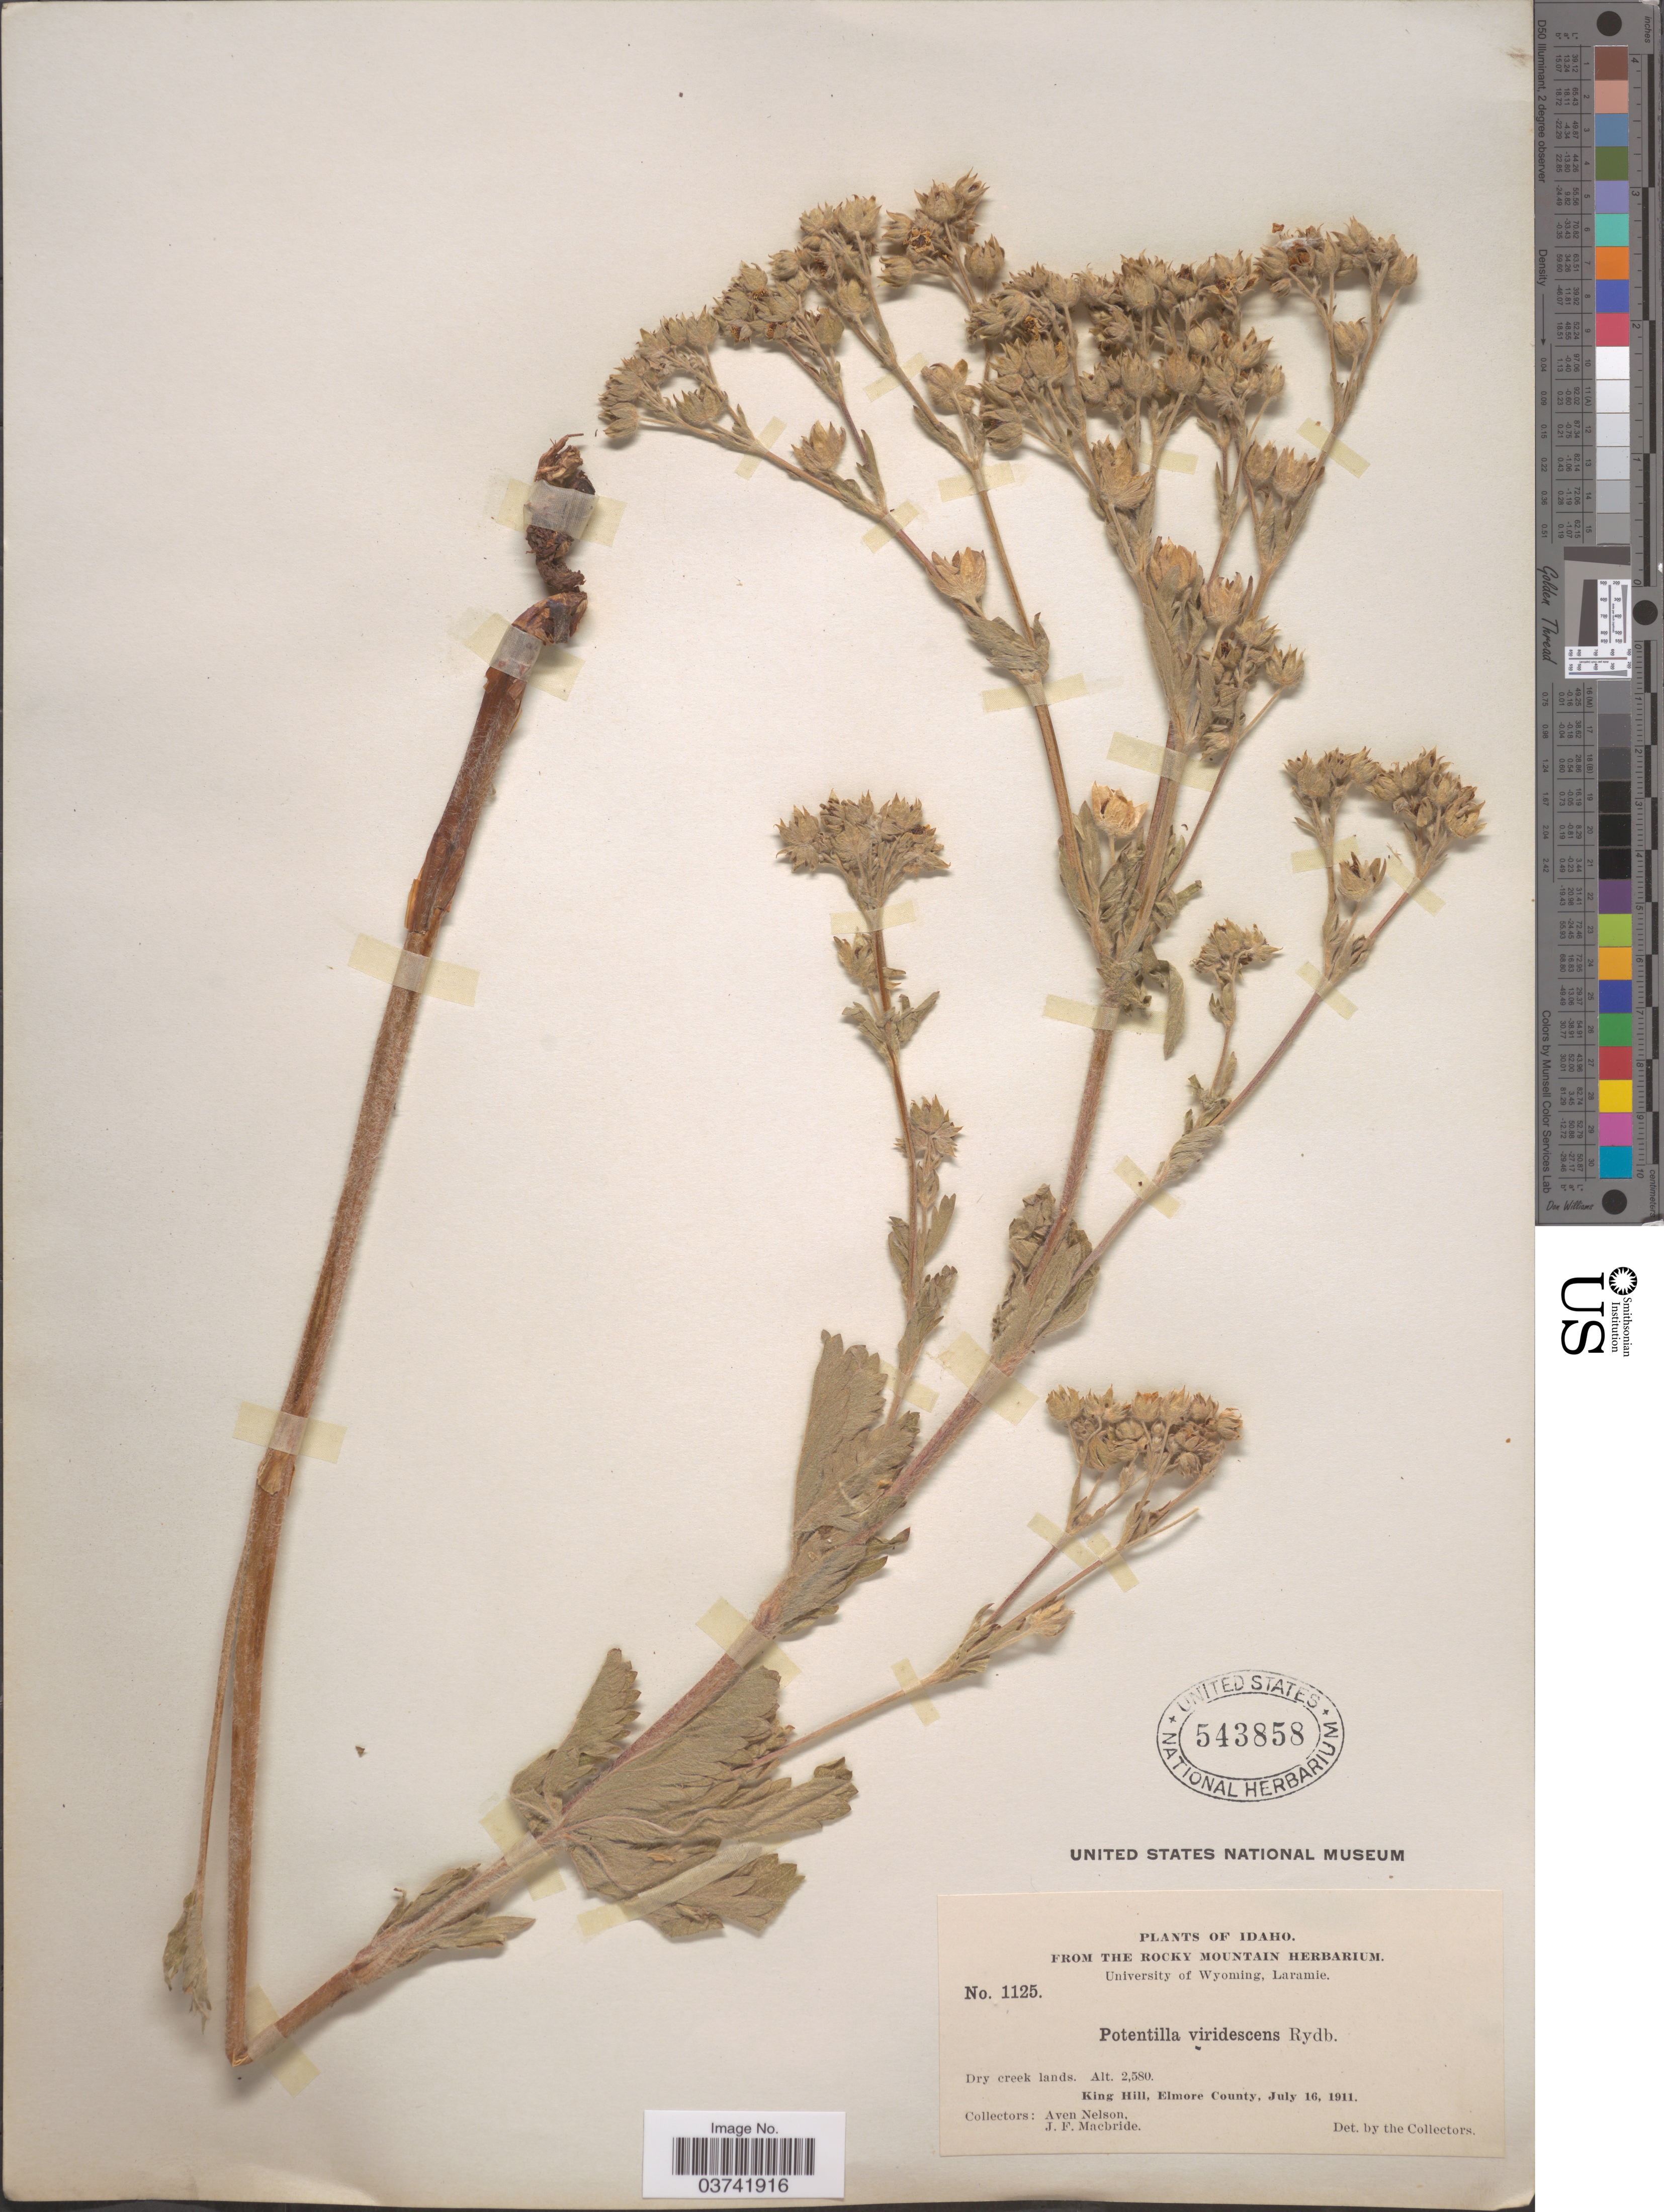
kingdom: Plantae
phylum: Tracheophyta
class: Magnoliopsida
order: Rosales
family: Rosaceae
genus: Potentilla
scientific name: Potentilla viridescens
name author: Rydb.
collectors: A. Nelson & J. F. Macbride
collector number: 1125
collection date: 1911-07-16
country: United States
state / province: Idaho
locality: King Hill, Elmore County.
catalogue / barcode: US 543858